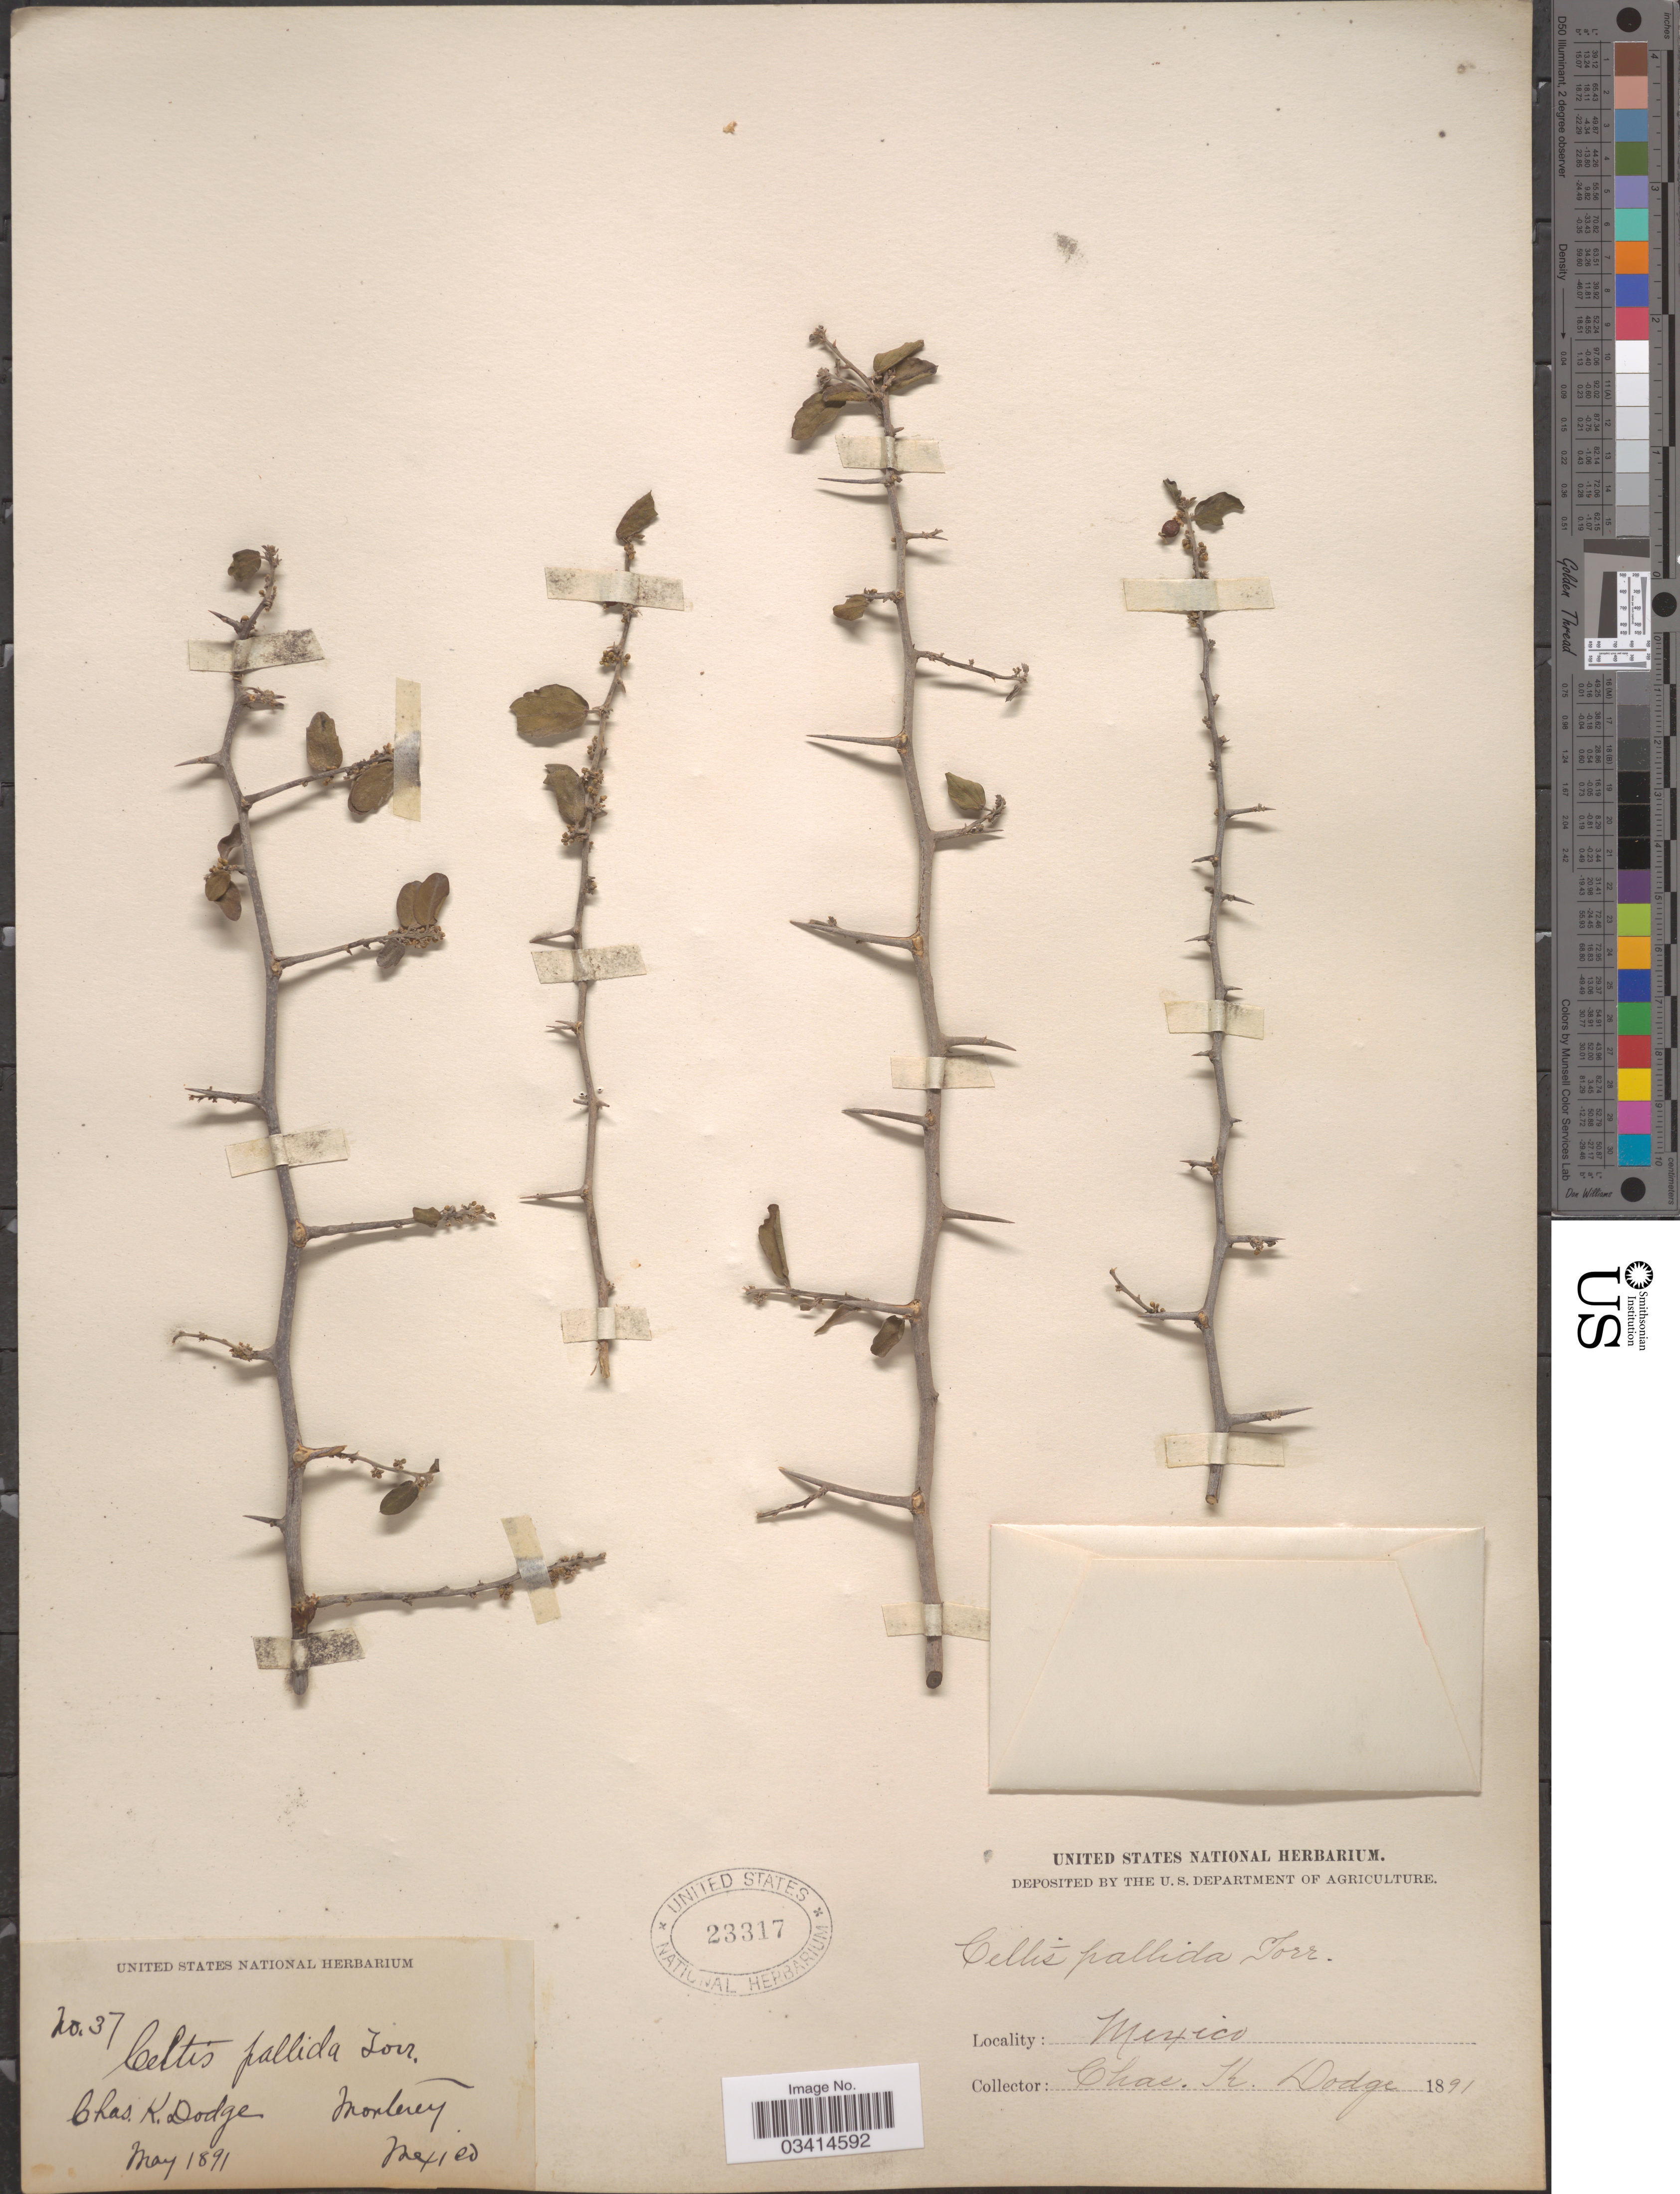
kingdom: Plantae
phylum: Tracheophyta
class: Magnoliopsida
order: Rosales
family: Cannabaceae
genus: Celtis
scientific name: Celtis pallida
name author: Torr. in Emory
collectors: C. K. Dodge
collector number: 37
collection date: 1891-05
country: Mexico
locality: Monterey.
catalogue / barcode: US 23317